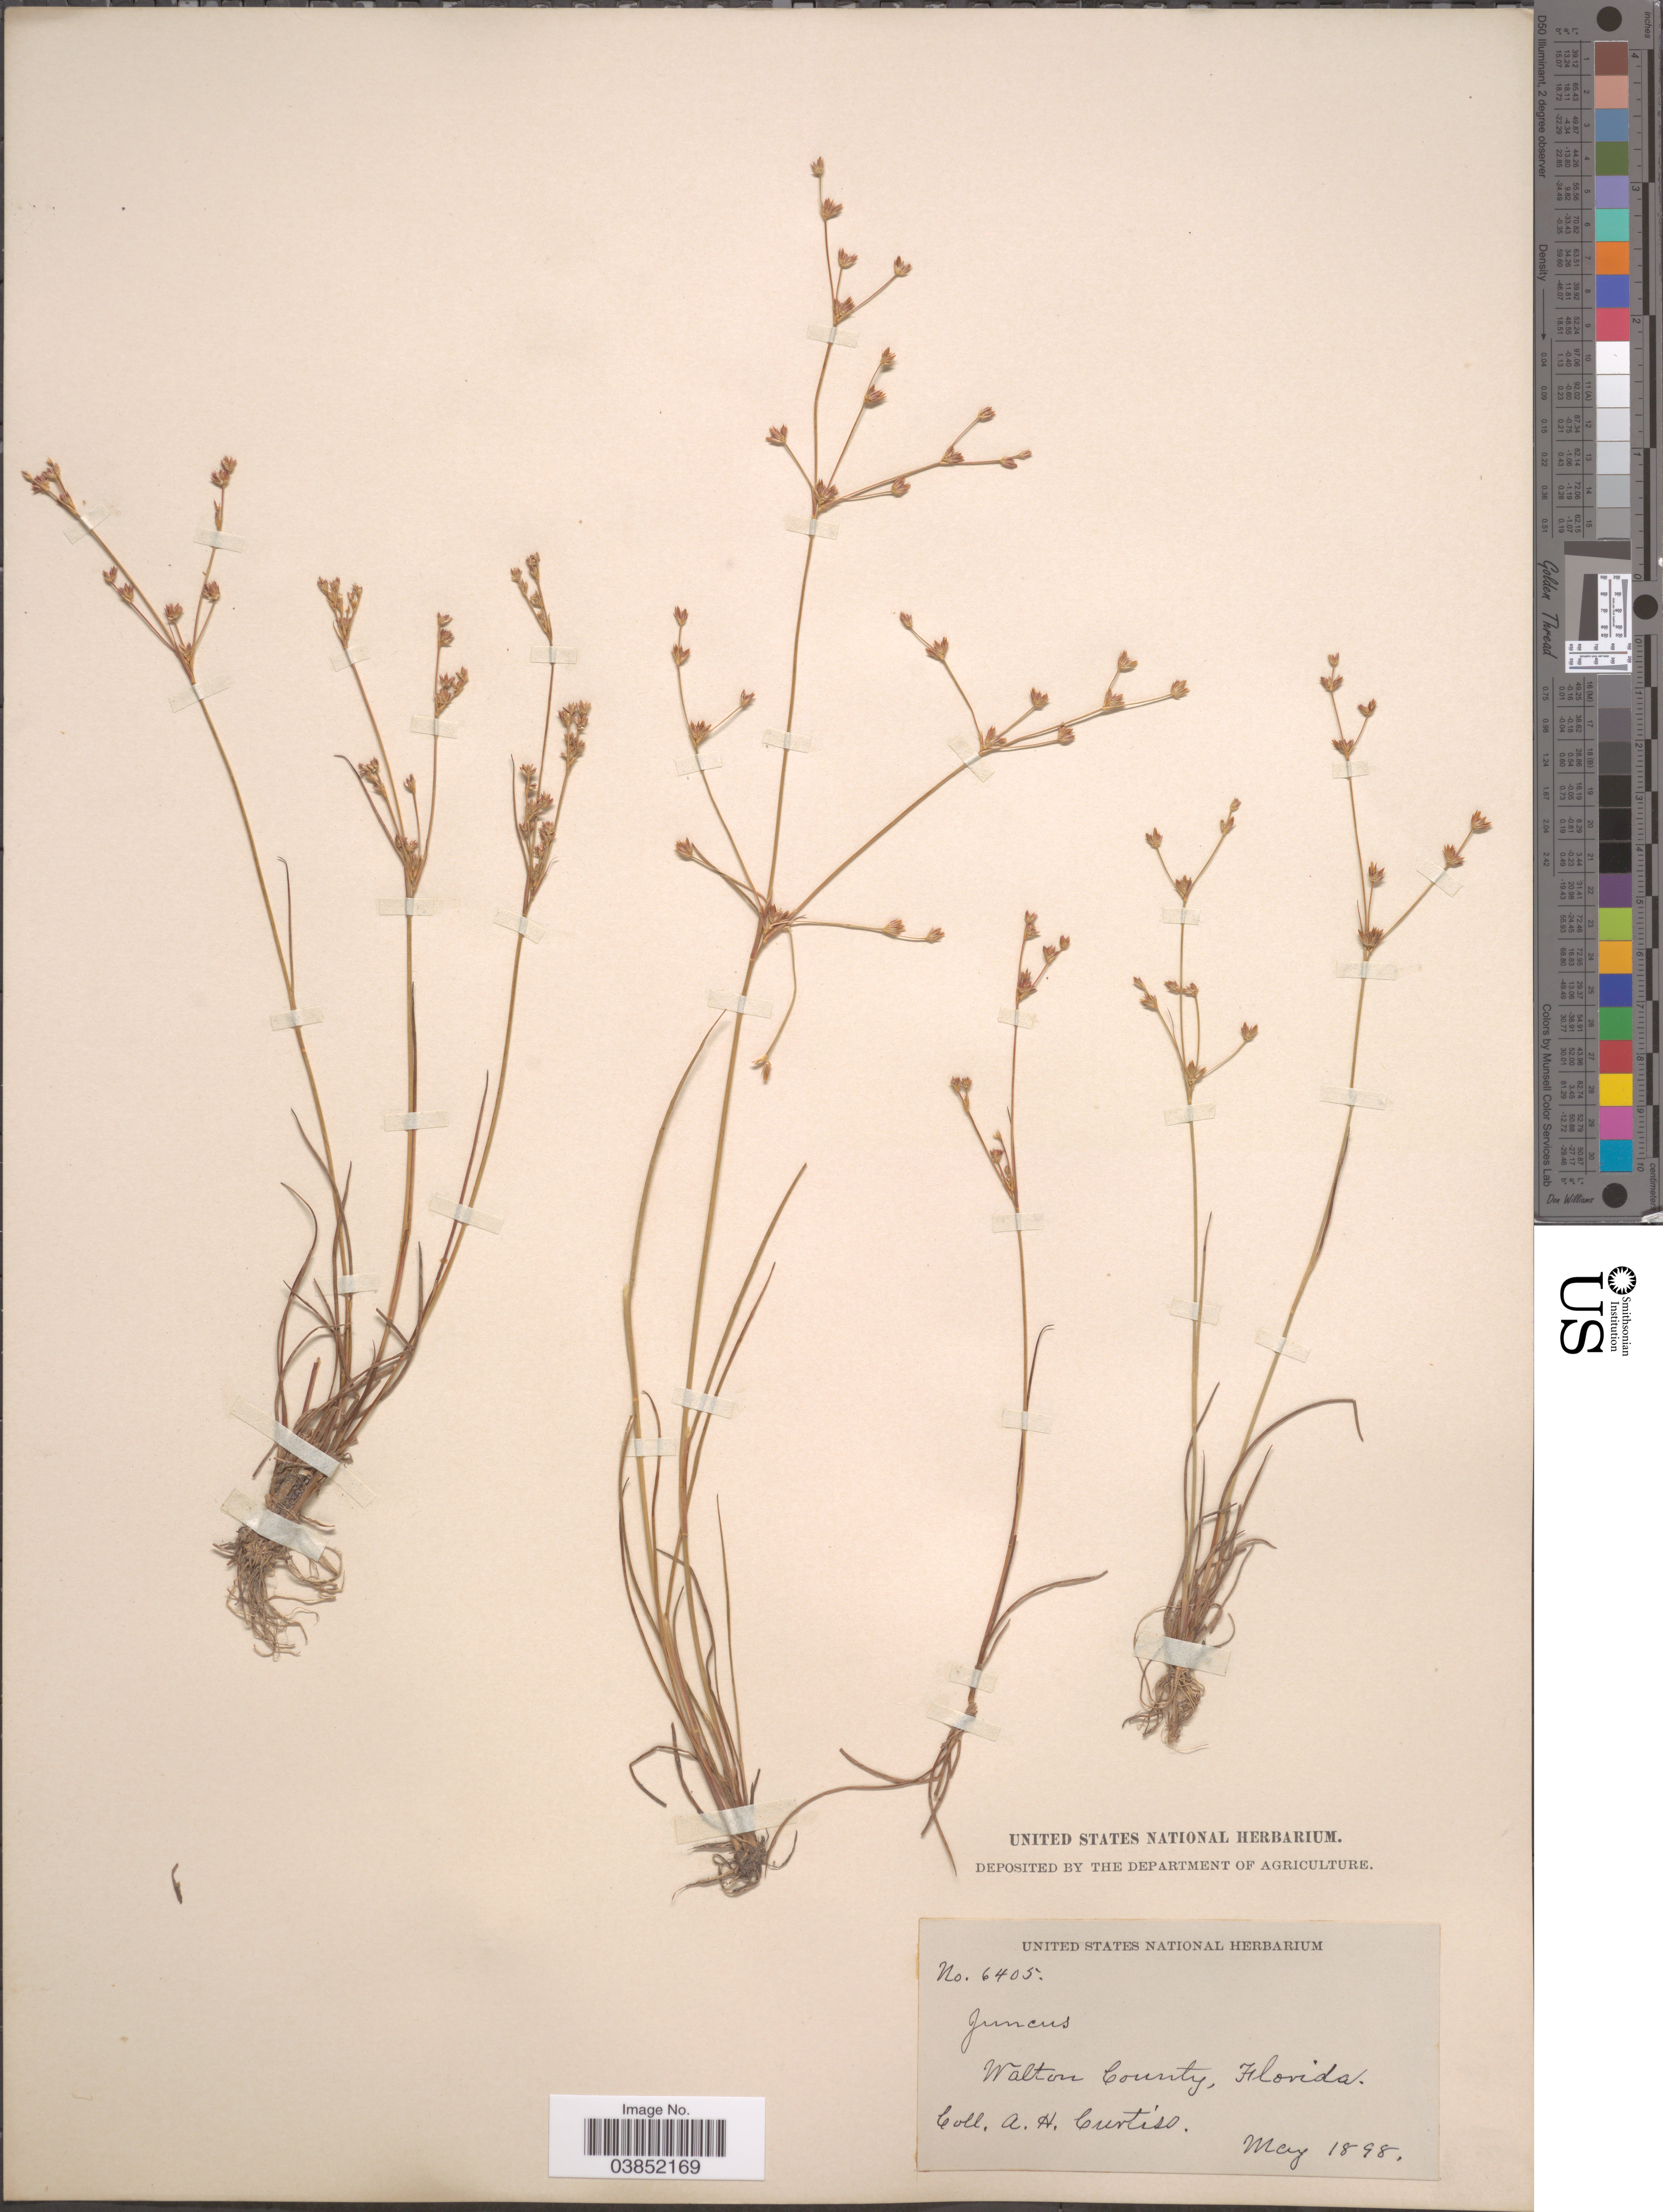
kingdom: Plantae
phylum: Tracheophyta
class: Liliopsida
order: Poales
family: Juncaceae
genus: Juncus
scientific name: Juncus debilis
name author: A. Gray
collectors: A. H. Curtiss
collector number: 6405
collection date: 1898-05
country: United States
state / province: Florida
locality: Walton County.